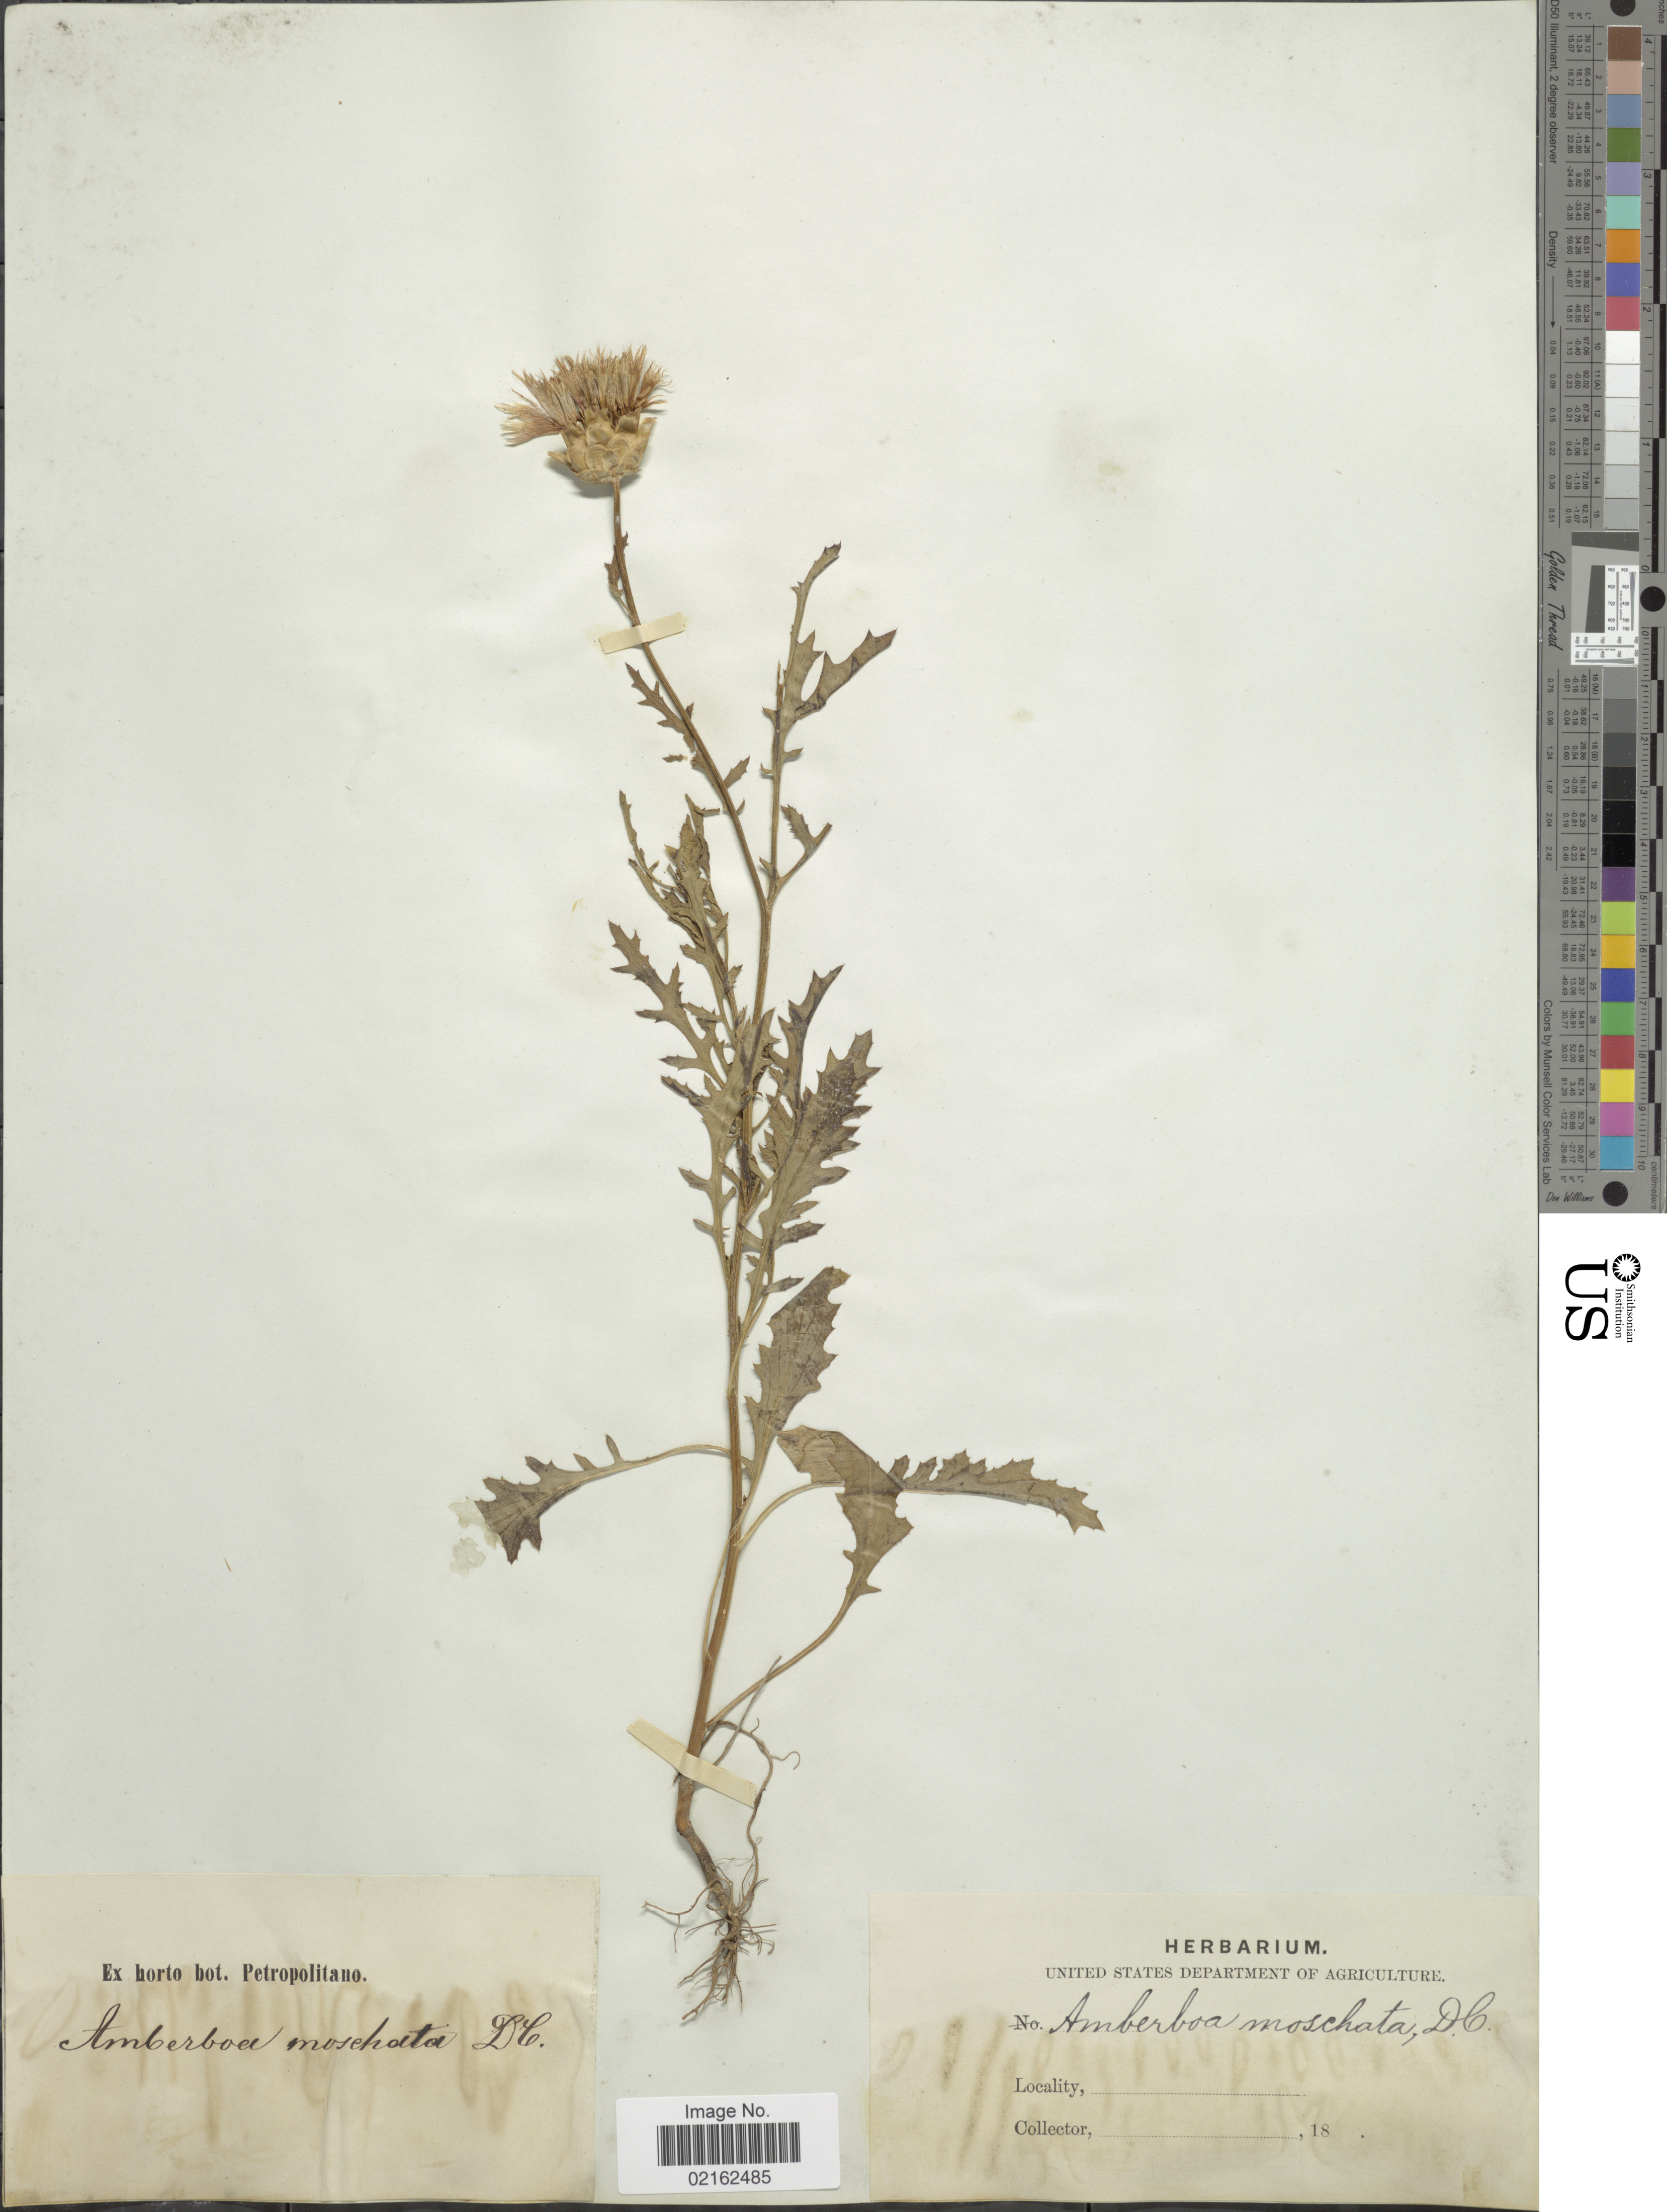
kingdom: Plantae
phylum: Tracheophyta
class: Magnoliopsida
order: Asterales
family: Asteraceae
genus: Amberboa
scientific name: Amberboa moschata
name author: DC.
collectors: ex Horto Bot. Petropolitano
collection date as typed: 18